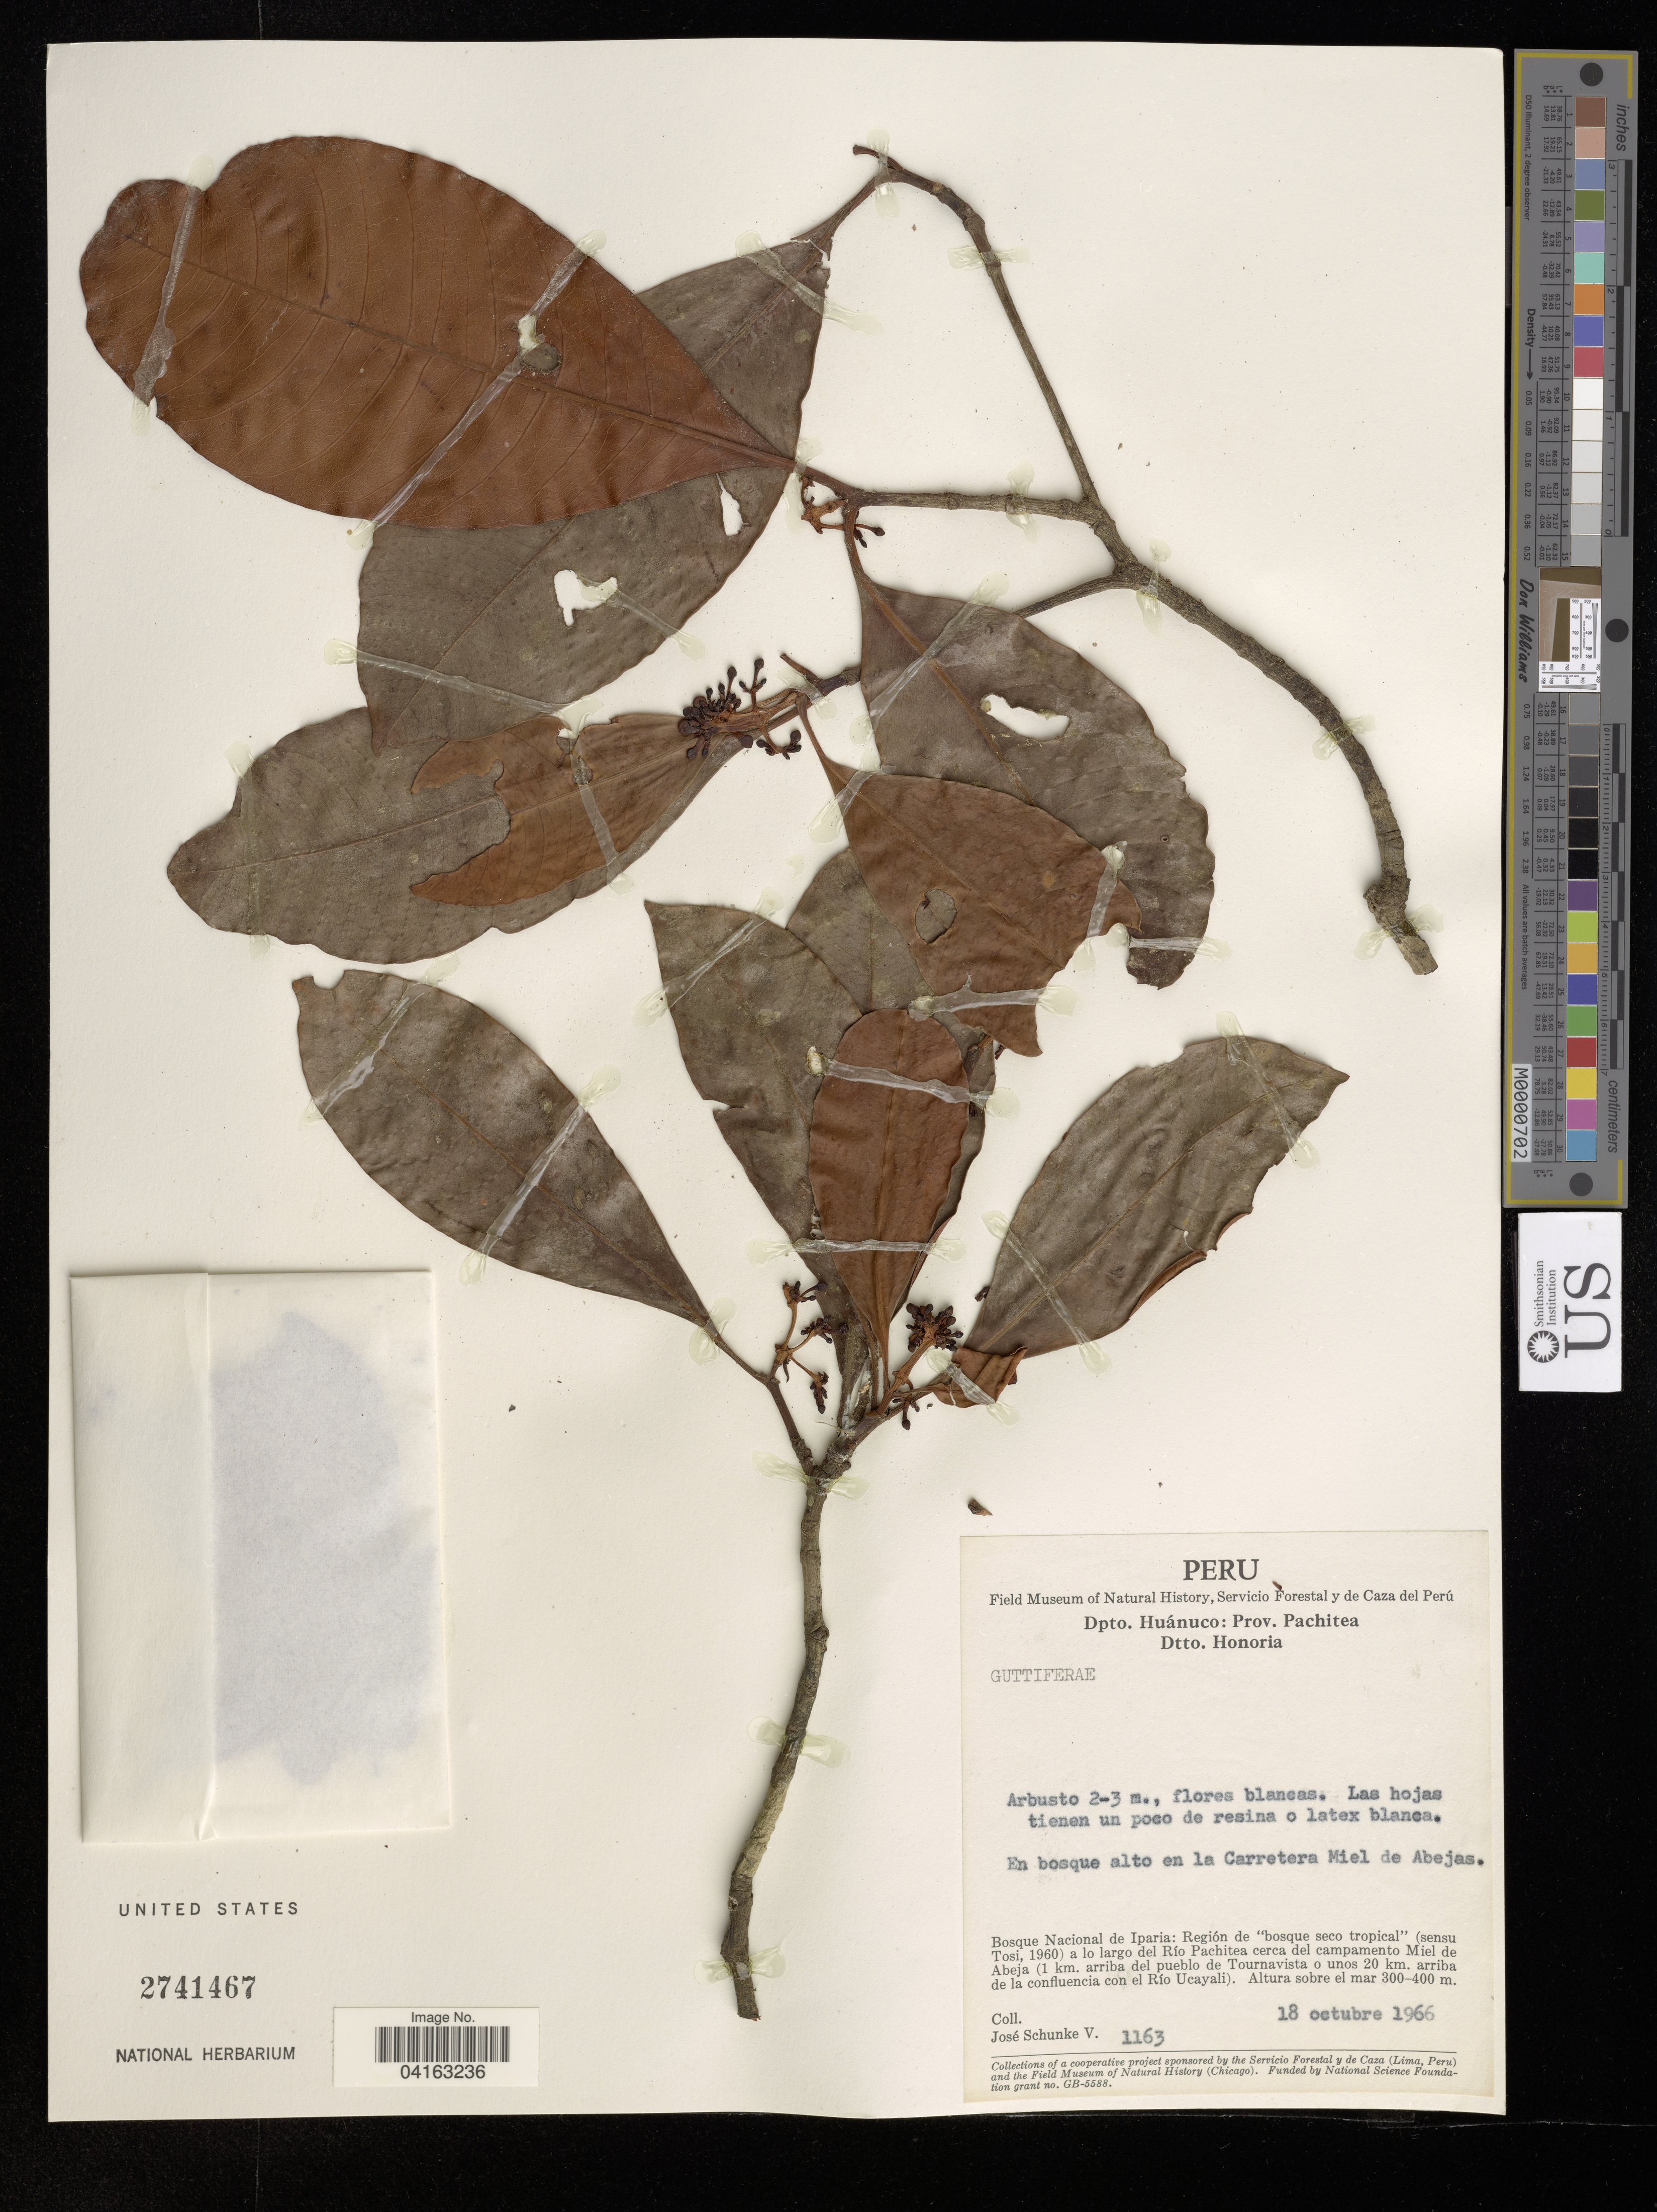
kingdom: Plantae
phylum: Tracheophyta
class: Magnoliopsida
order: Malpighiales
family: Clusiaceae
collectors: J. Schunke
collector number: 1163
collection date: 1966-10-18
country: Peru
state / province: Huánuco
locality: Prov. Pachitea. Dtto. Honoria. Bosque Nacional de Iparia: Región de "bosque seco tropical" (sensu Tosi, 1960) a lo largo del Río Pachitea cerca del campamento Miel de Abeja (1 km. arriba del pueblo de Tournavista o unos 20 km. arriba de la confluencia con el Río Ucayali).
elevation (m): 300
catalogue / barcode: US 2741467